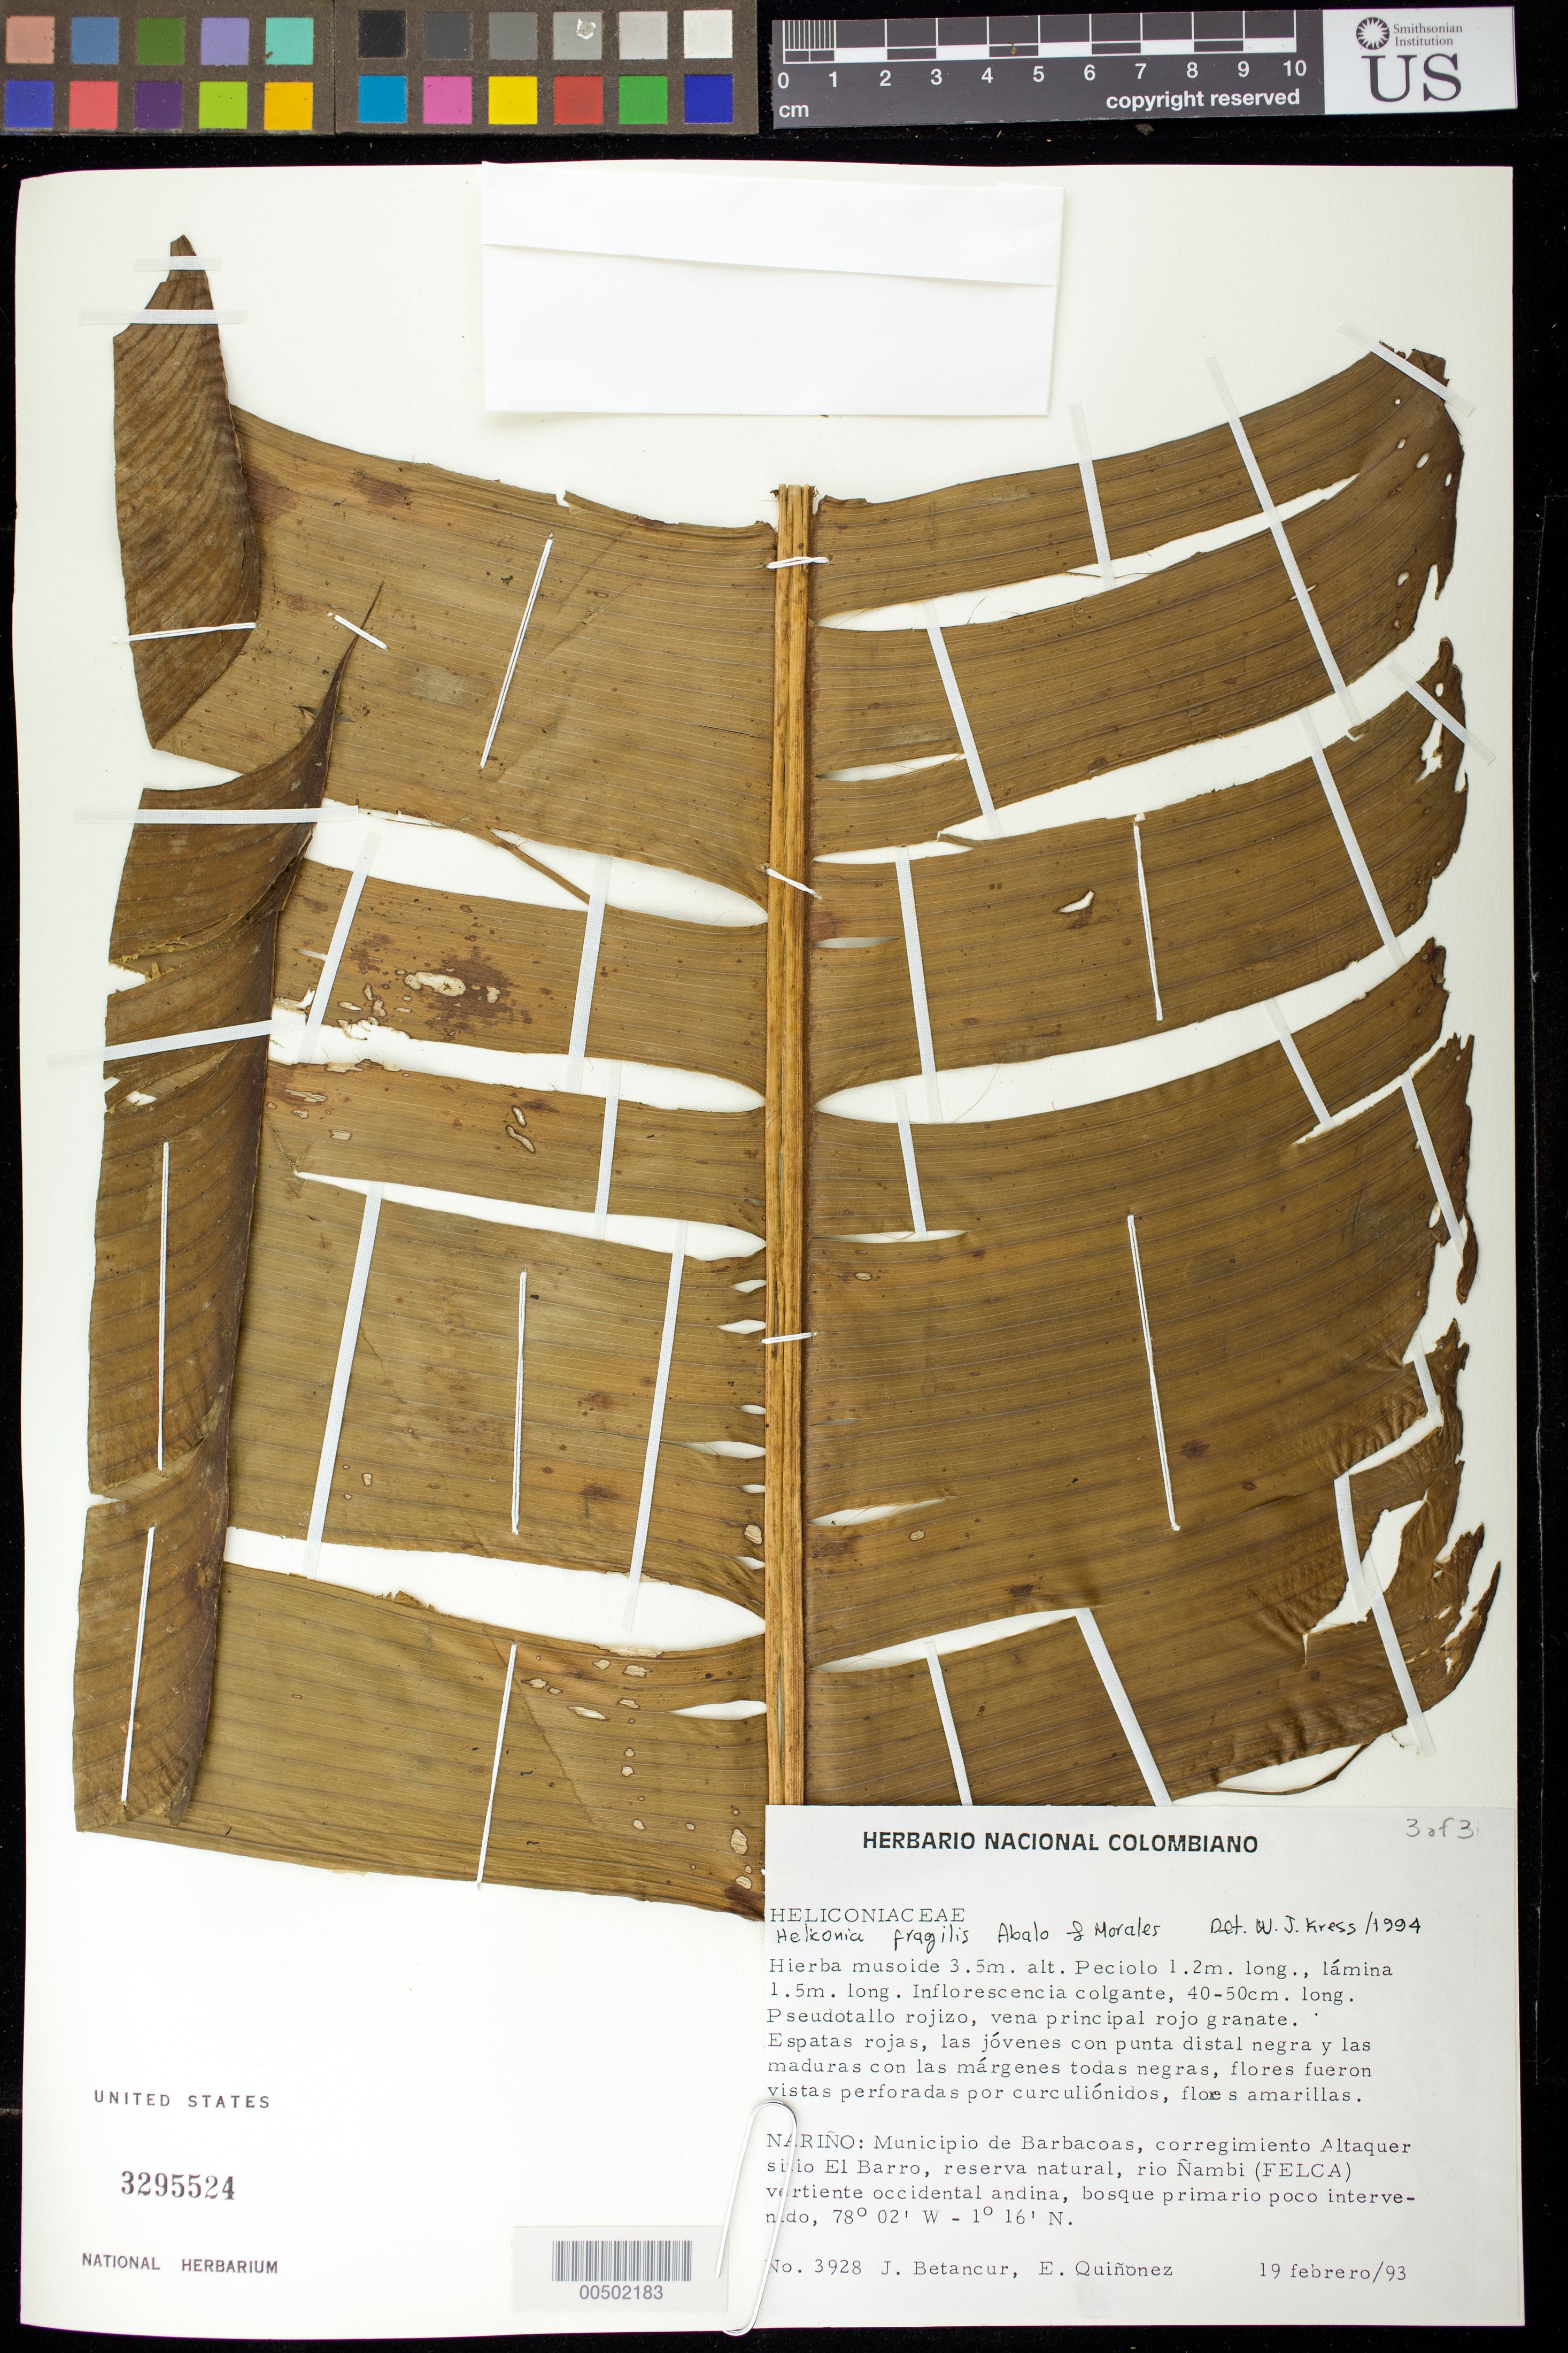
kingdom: Plantae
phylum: Tracheophyta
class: Liliopsida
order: Zingiberales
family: Heliconiaceae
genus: Heliconia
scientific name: Heliconia fragilis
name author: Abalo & G. Morales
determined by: Kress, W. J., (US), Smithsonian Institution - National Museum of Natural History (UNITED STATES)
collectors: J. C. Betancur & E. Quinonez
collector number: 3928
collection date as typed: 19 Feb 1993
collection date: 1993-02-19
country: Colombia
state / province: Nariño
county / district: Barbacoas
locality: Corregimiento Altaquer Sitio el Barro, Reserva Natural, Rio Nambi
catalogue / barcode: US 3295524